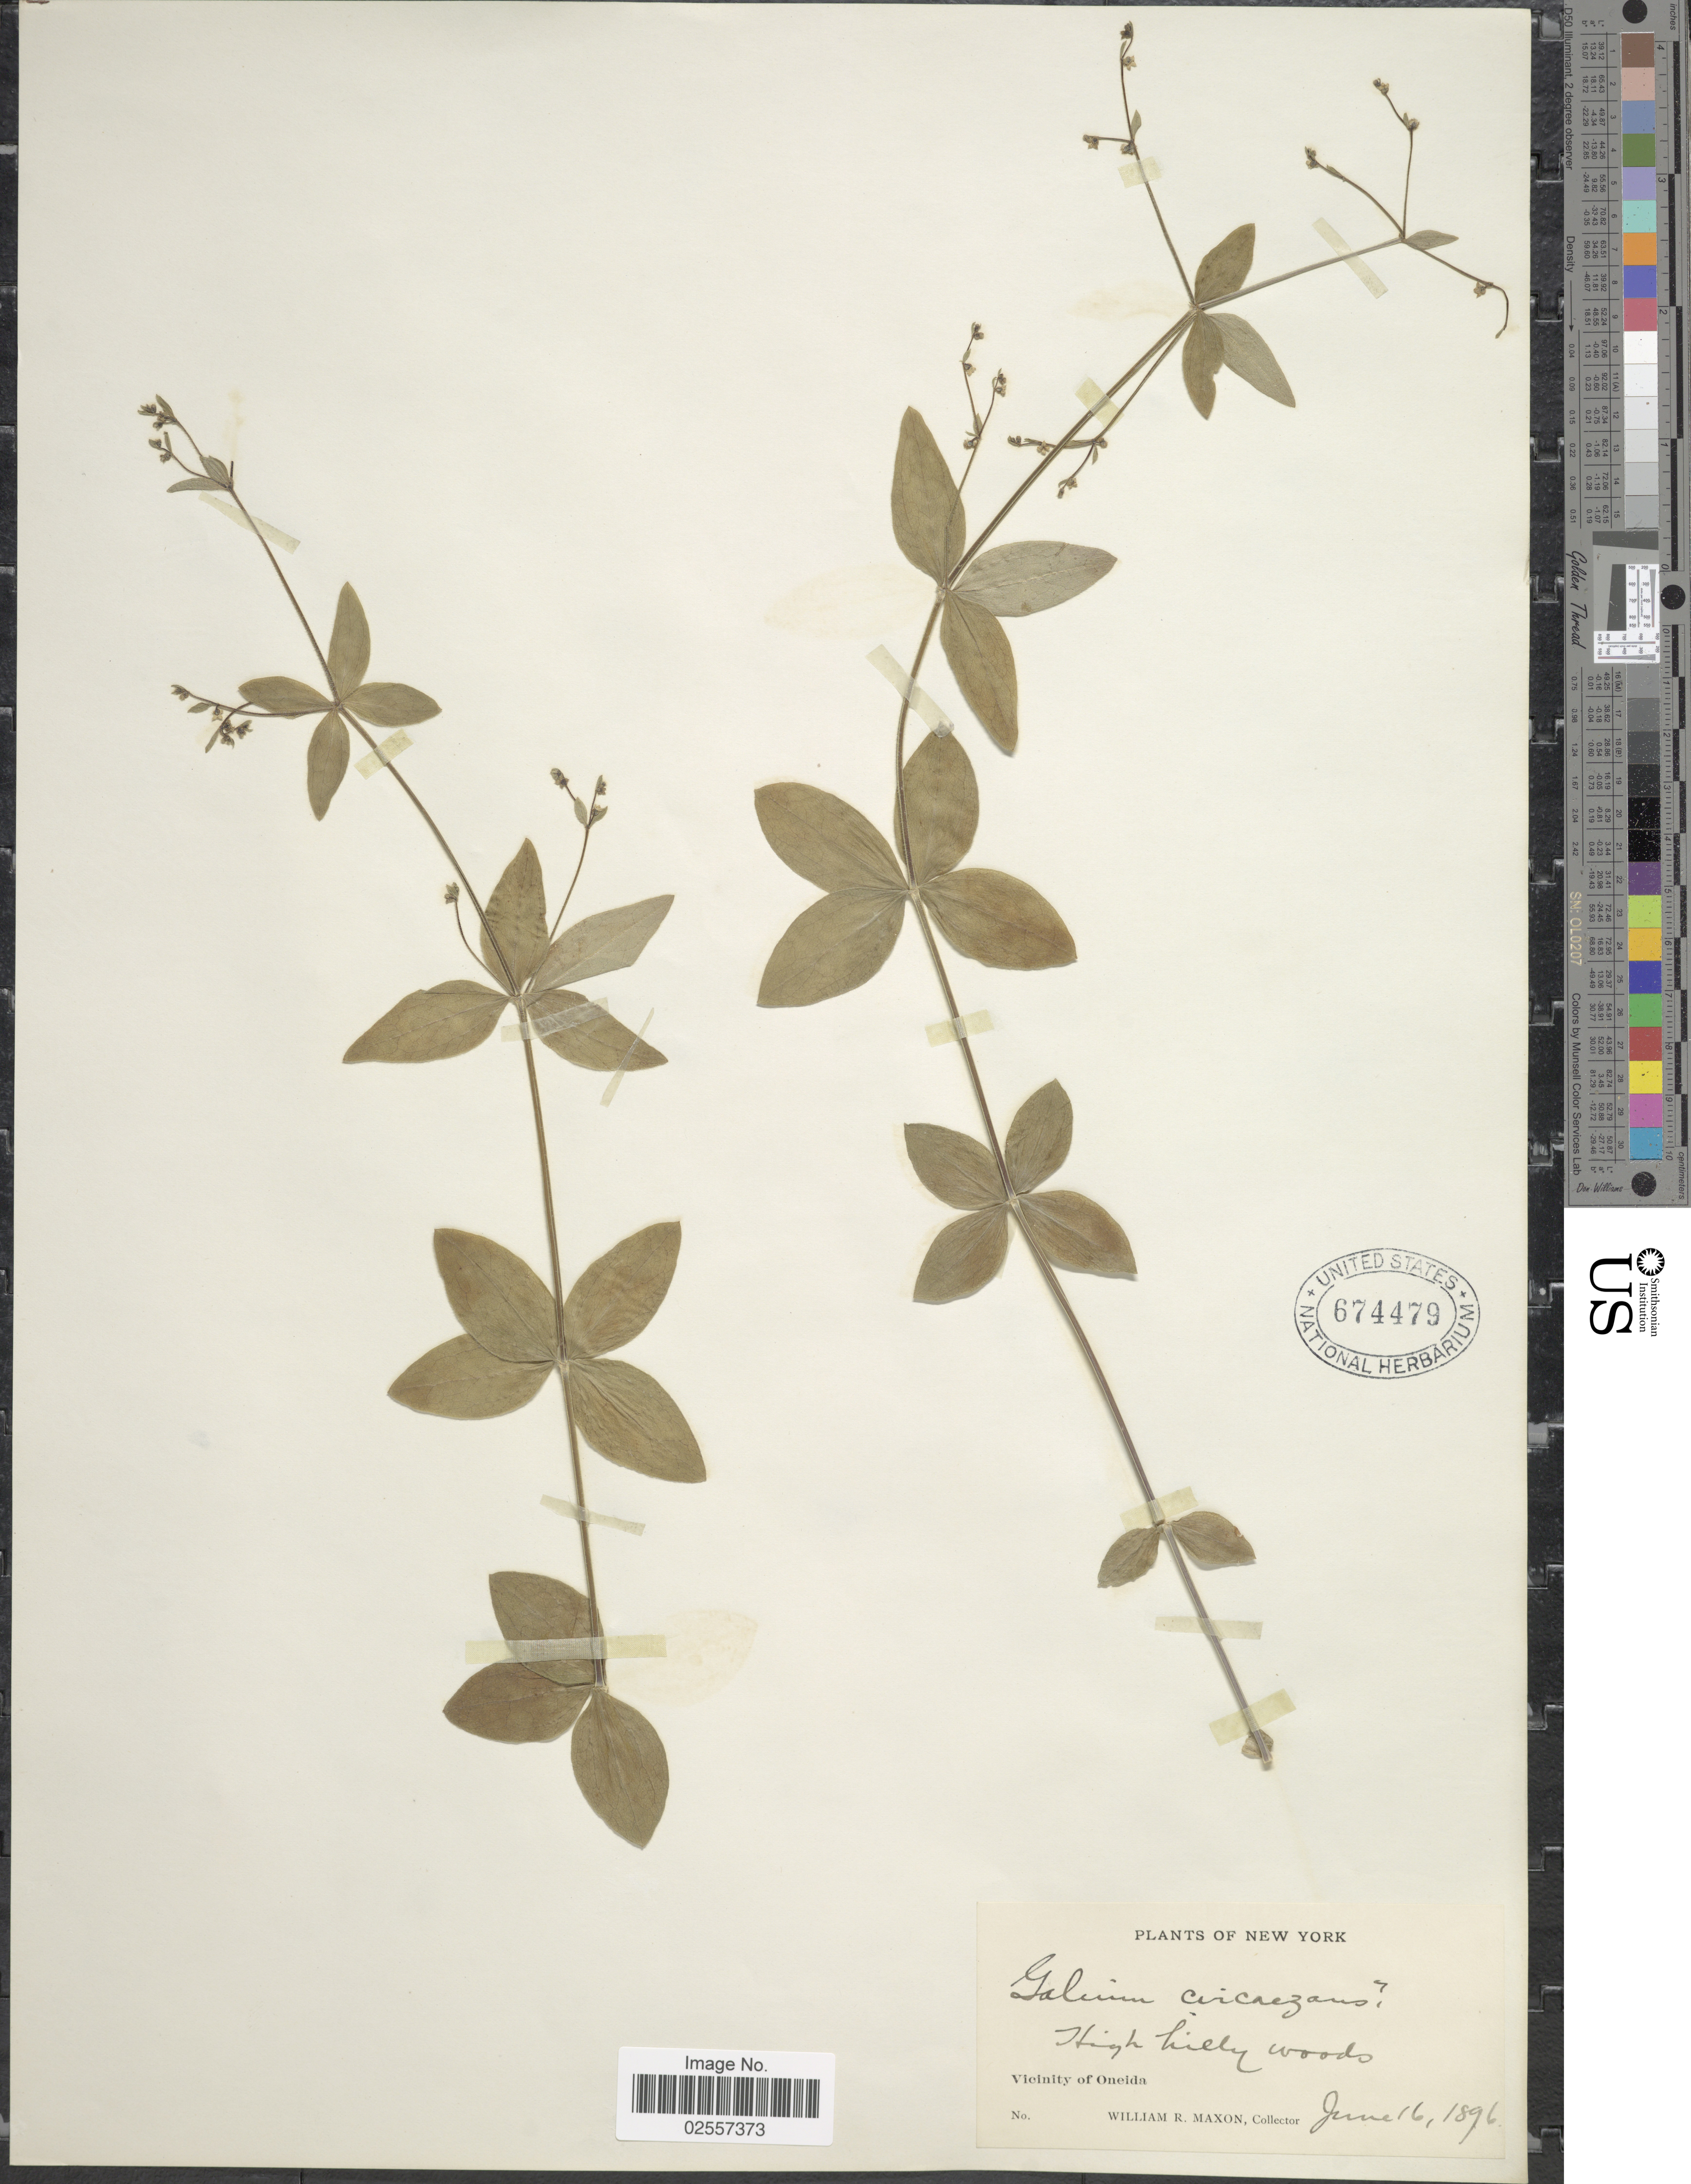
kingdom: Plantae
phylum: Tracheophyta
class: Magnoliopsida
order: Gentianales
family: Rubiaceae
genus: Galium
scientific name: Galium circaezans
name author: Michx.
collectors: W. R. Maxon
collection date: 1896-06-16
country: United States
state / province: New York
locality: Vicinity of Oneida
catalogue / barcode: US 674479